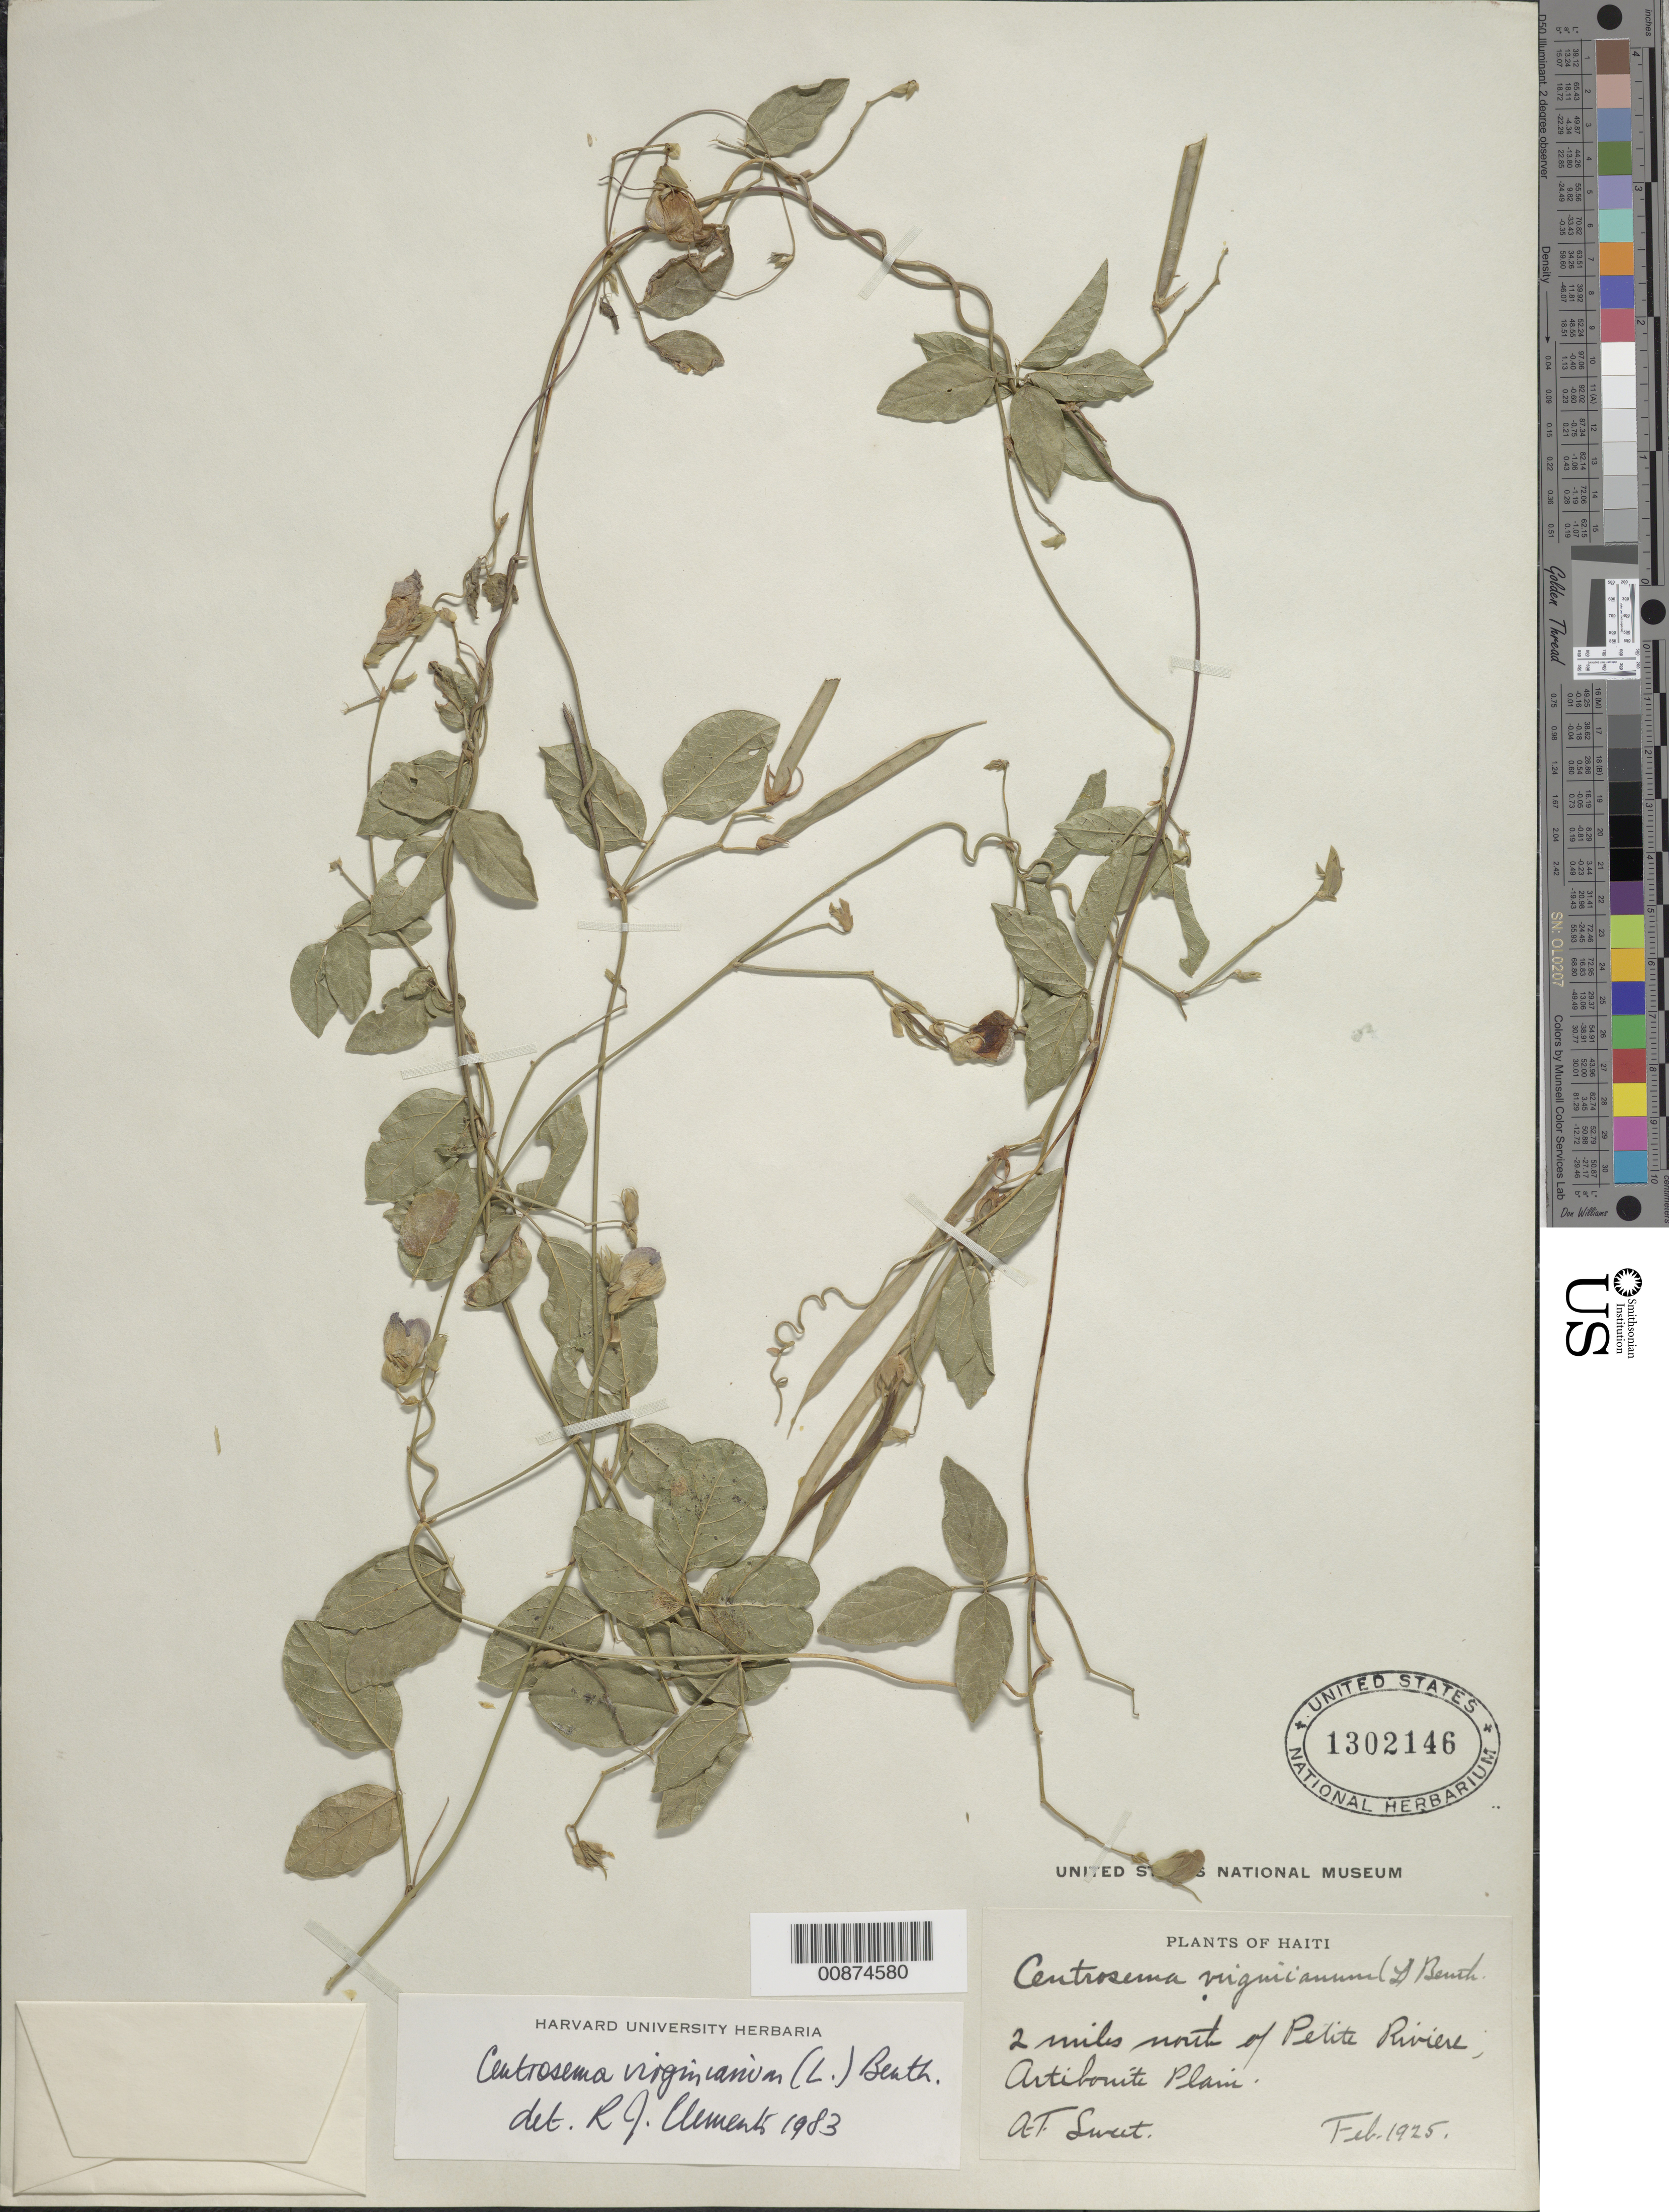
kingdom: Plantae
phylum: Tracheophyta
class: Magnoliopsida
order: Fabales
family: Fabaceae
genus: Centrosema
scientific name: Centrosema virginianum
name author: (L.) Benth.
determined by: Clements, R. J.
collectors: A. T. Sweet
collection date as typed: Feb 1925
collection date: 1925-02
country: Haiti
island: Hispaniola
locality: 2 miles north of Petite Rivière; Artibonite Plain.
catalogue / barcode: US 1302146